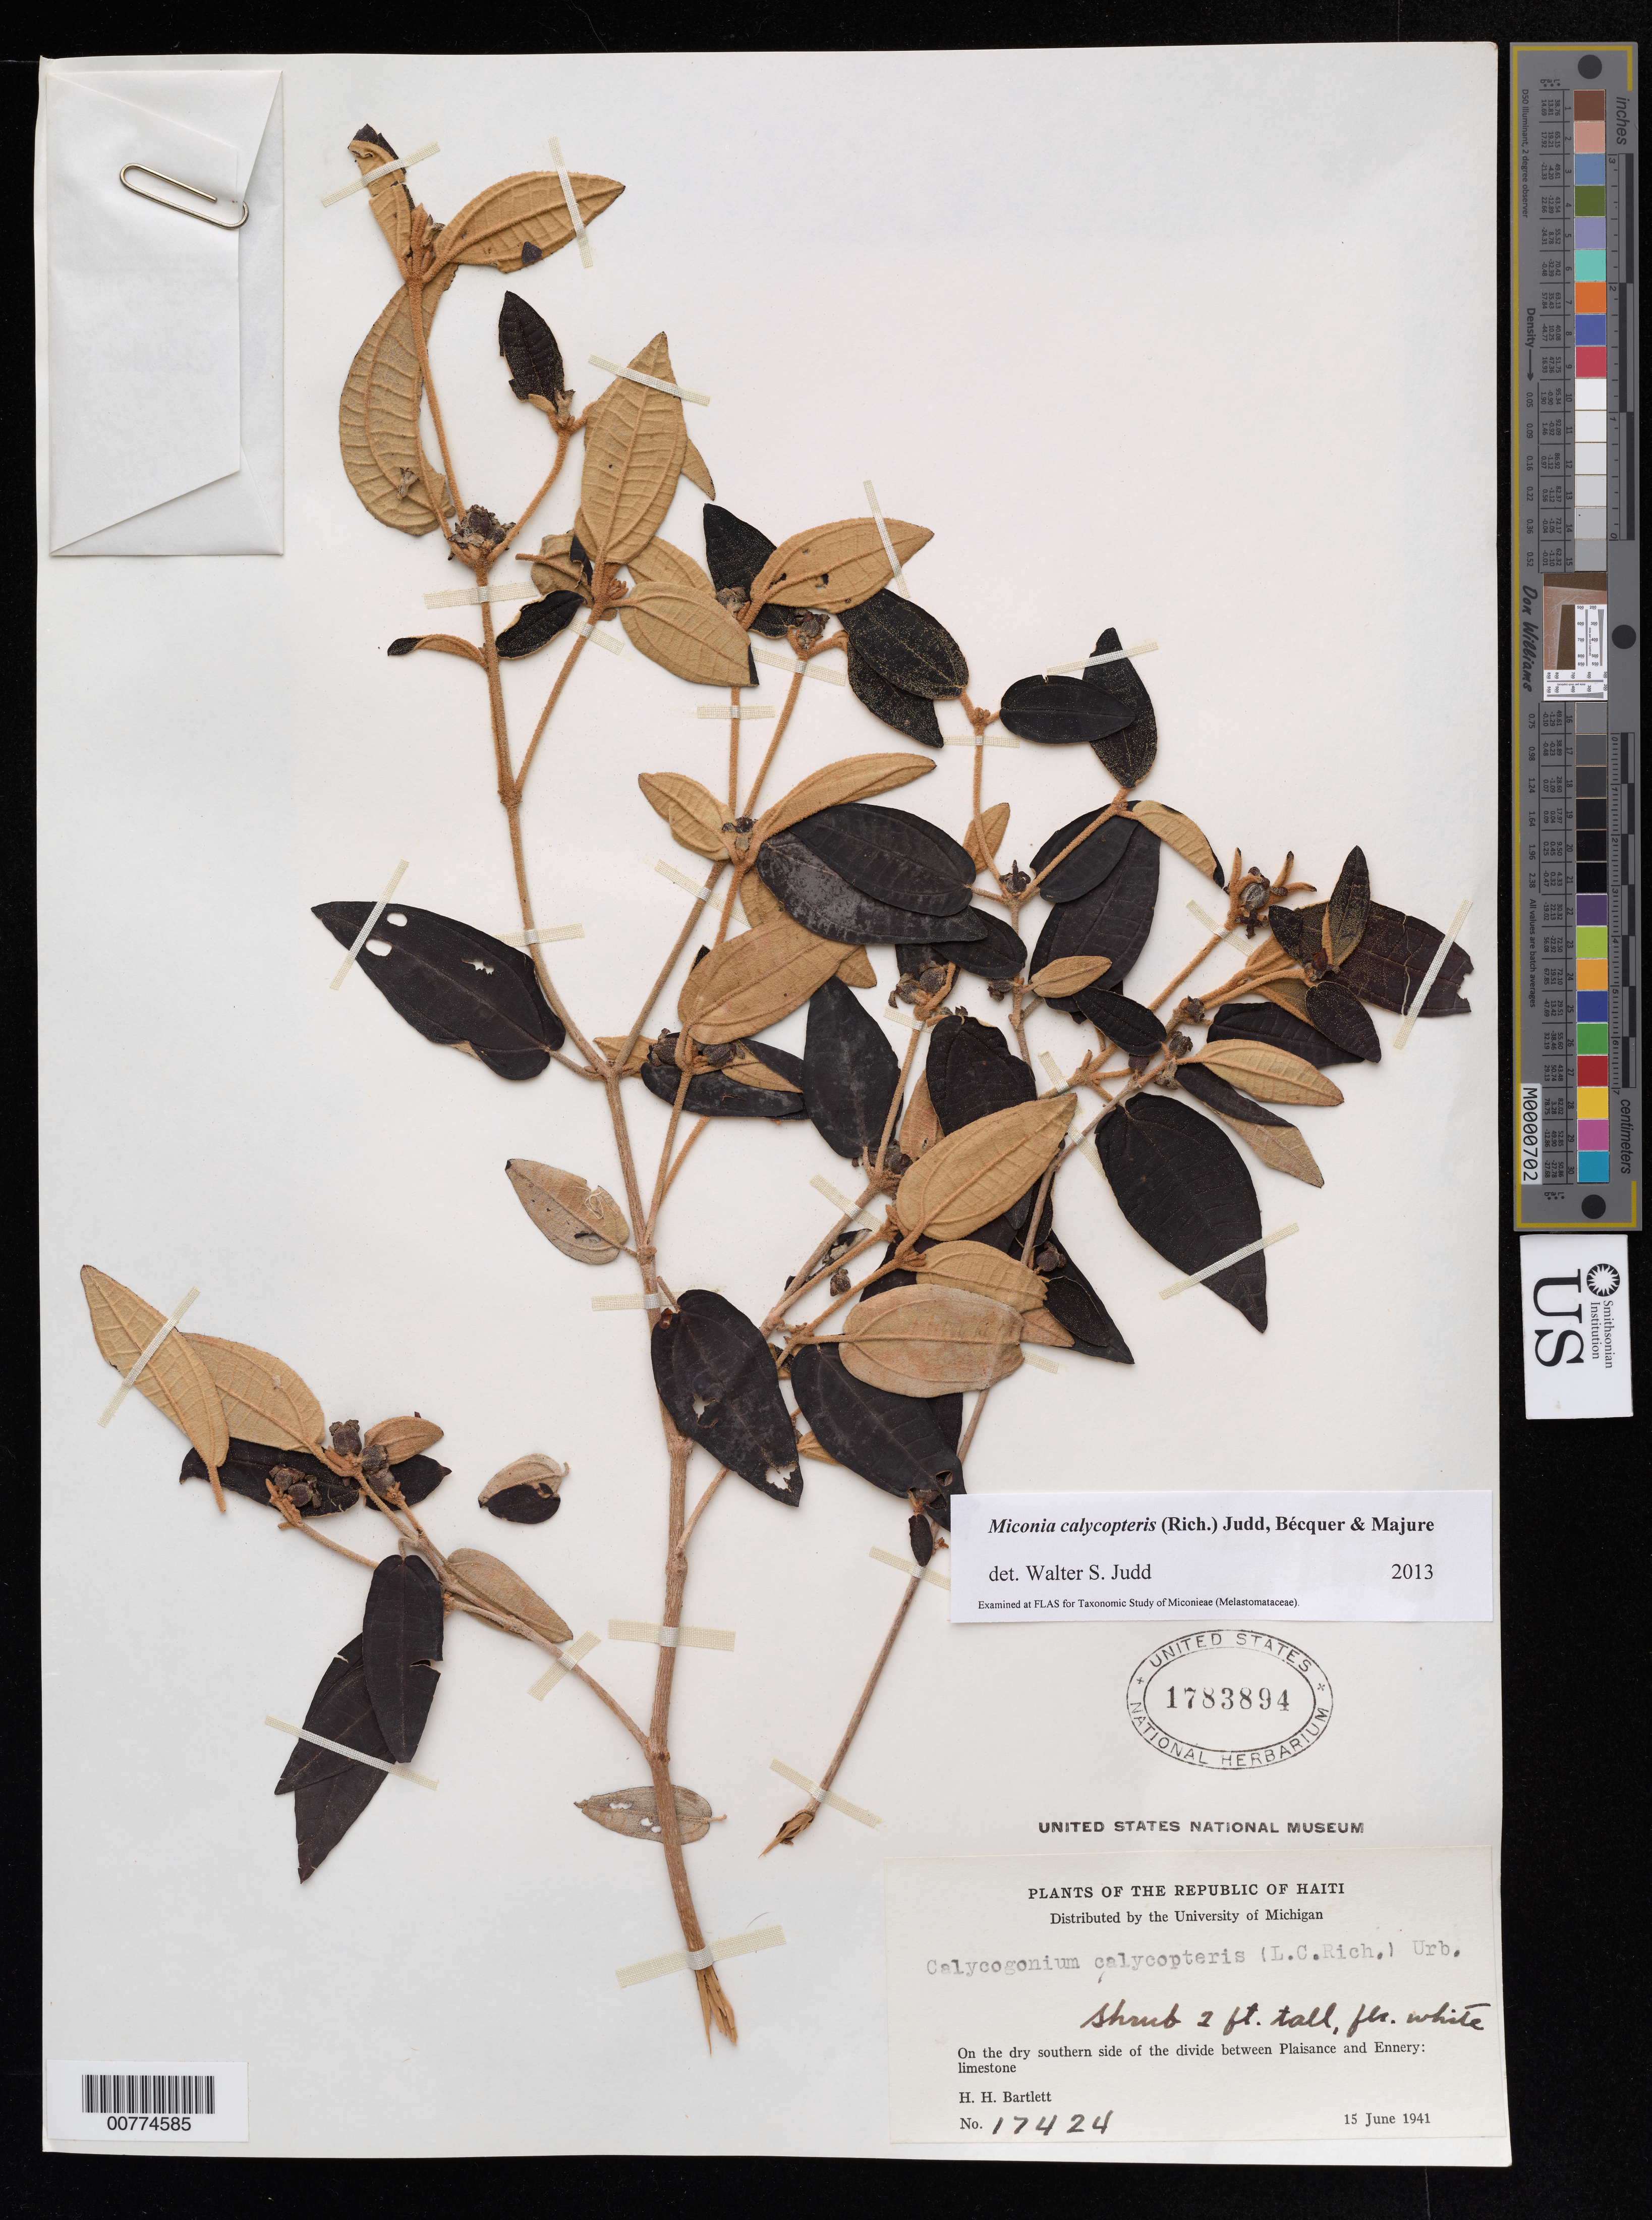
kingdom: Plantae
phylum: Tracheophyta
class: Magnoliopsida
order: Myrtales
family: Melastomataceae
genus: Miconia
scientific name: Miconia calycopteris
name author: (Rich.) Judd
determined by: Judd, Walter S.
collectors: H. H. Bartlett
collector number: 17424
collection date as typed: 15 Jun 1941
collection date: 1941-06-15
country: Haiti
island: Hispaniola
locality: On the dry southern side of the divide between Plaisance and Ennery.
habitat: Limestone.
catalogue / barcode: US 1783894